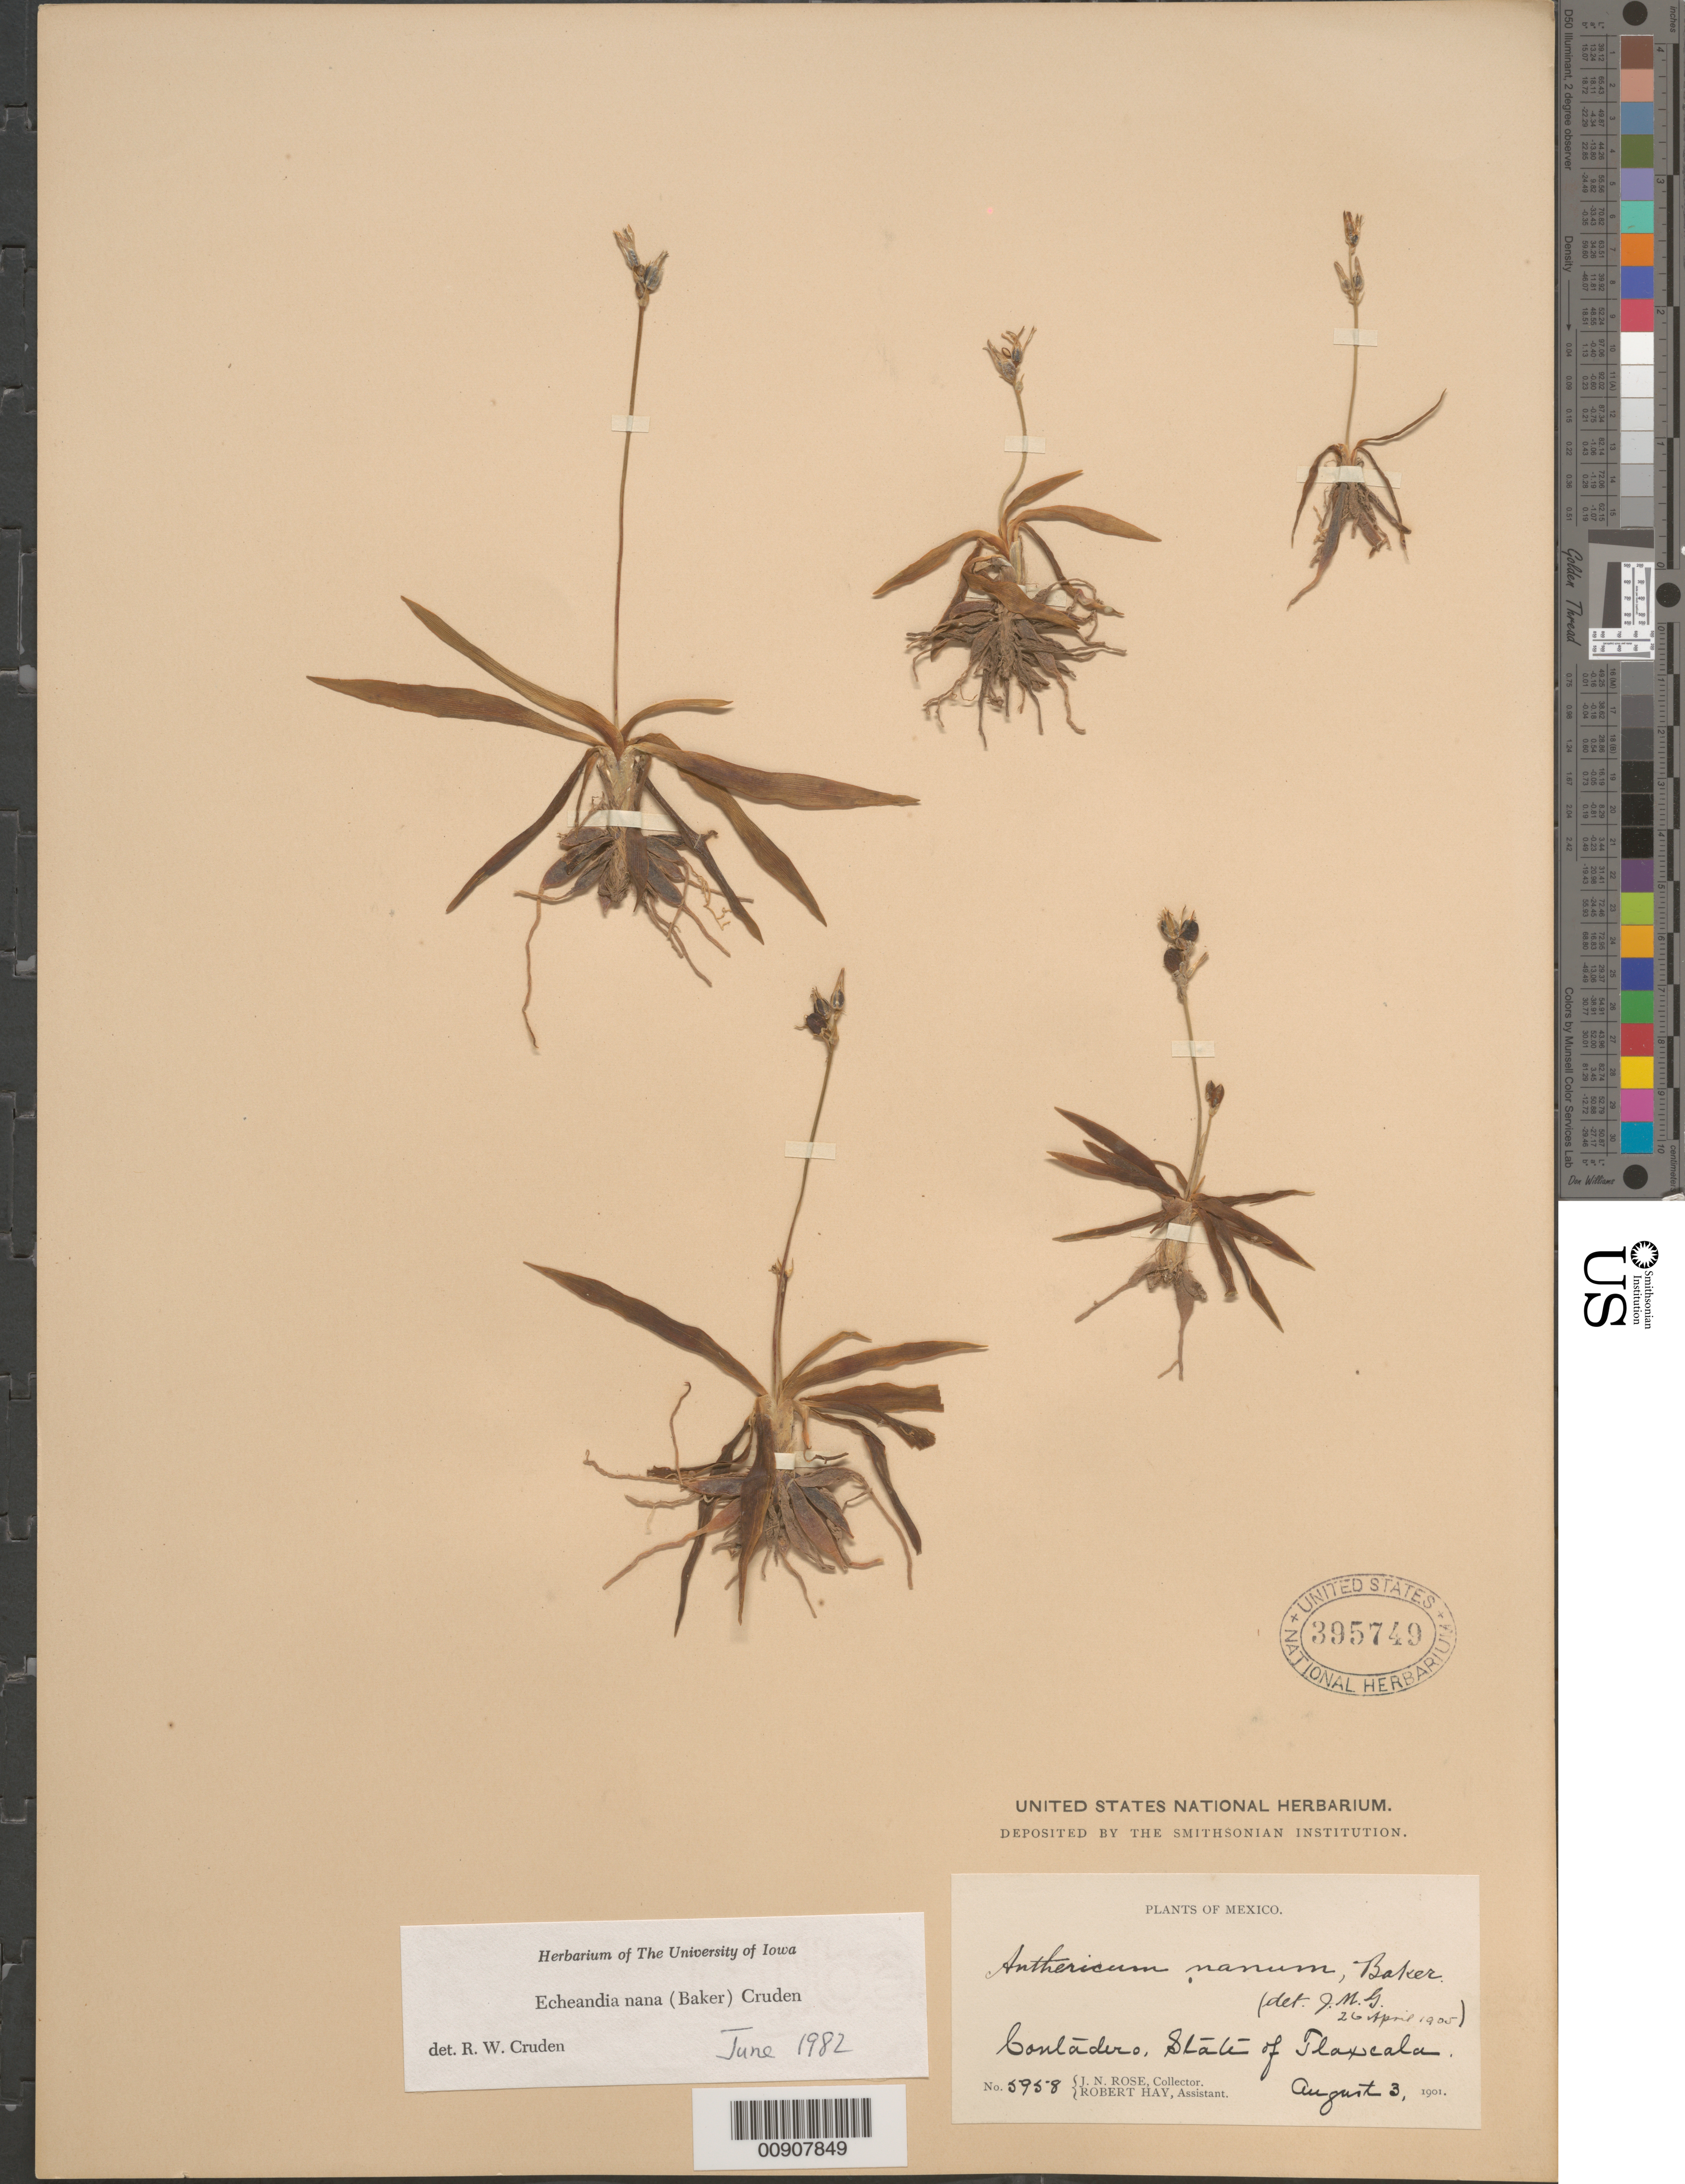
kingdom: Plantae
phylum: Tracheophyta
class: Liliopsida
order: Asparagales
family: Asparagaceae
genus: Echeandia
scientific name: Echeandia nana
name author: (Baker) Cruden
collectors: J. N. Rose & R. Hay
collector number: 5958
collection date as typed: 03 Aug 1901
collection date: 1901-08-03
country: Mexico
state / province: Tlaxcala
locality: Contadero, State of Tlaxcala.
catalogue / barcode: US 395749